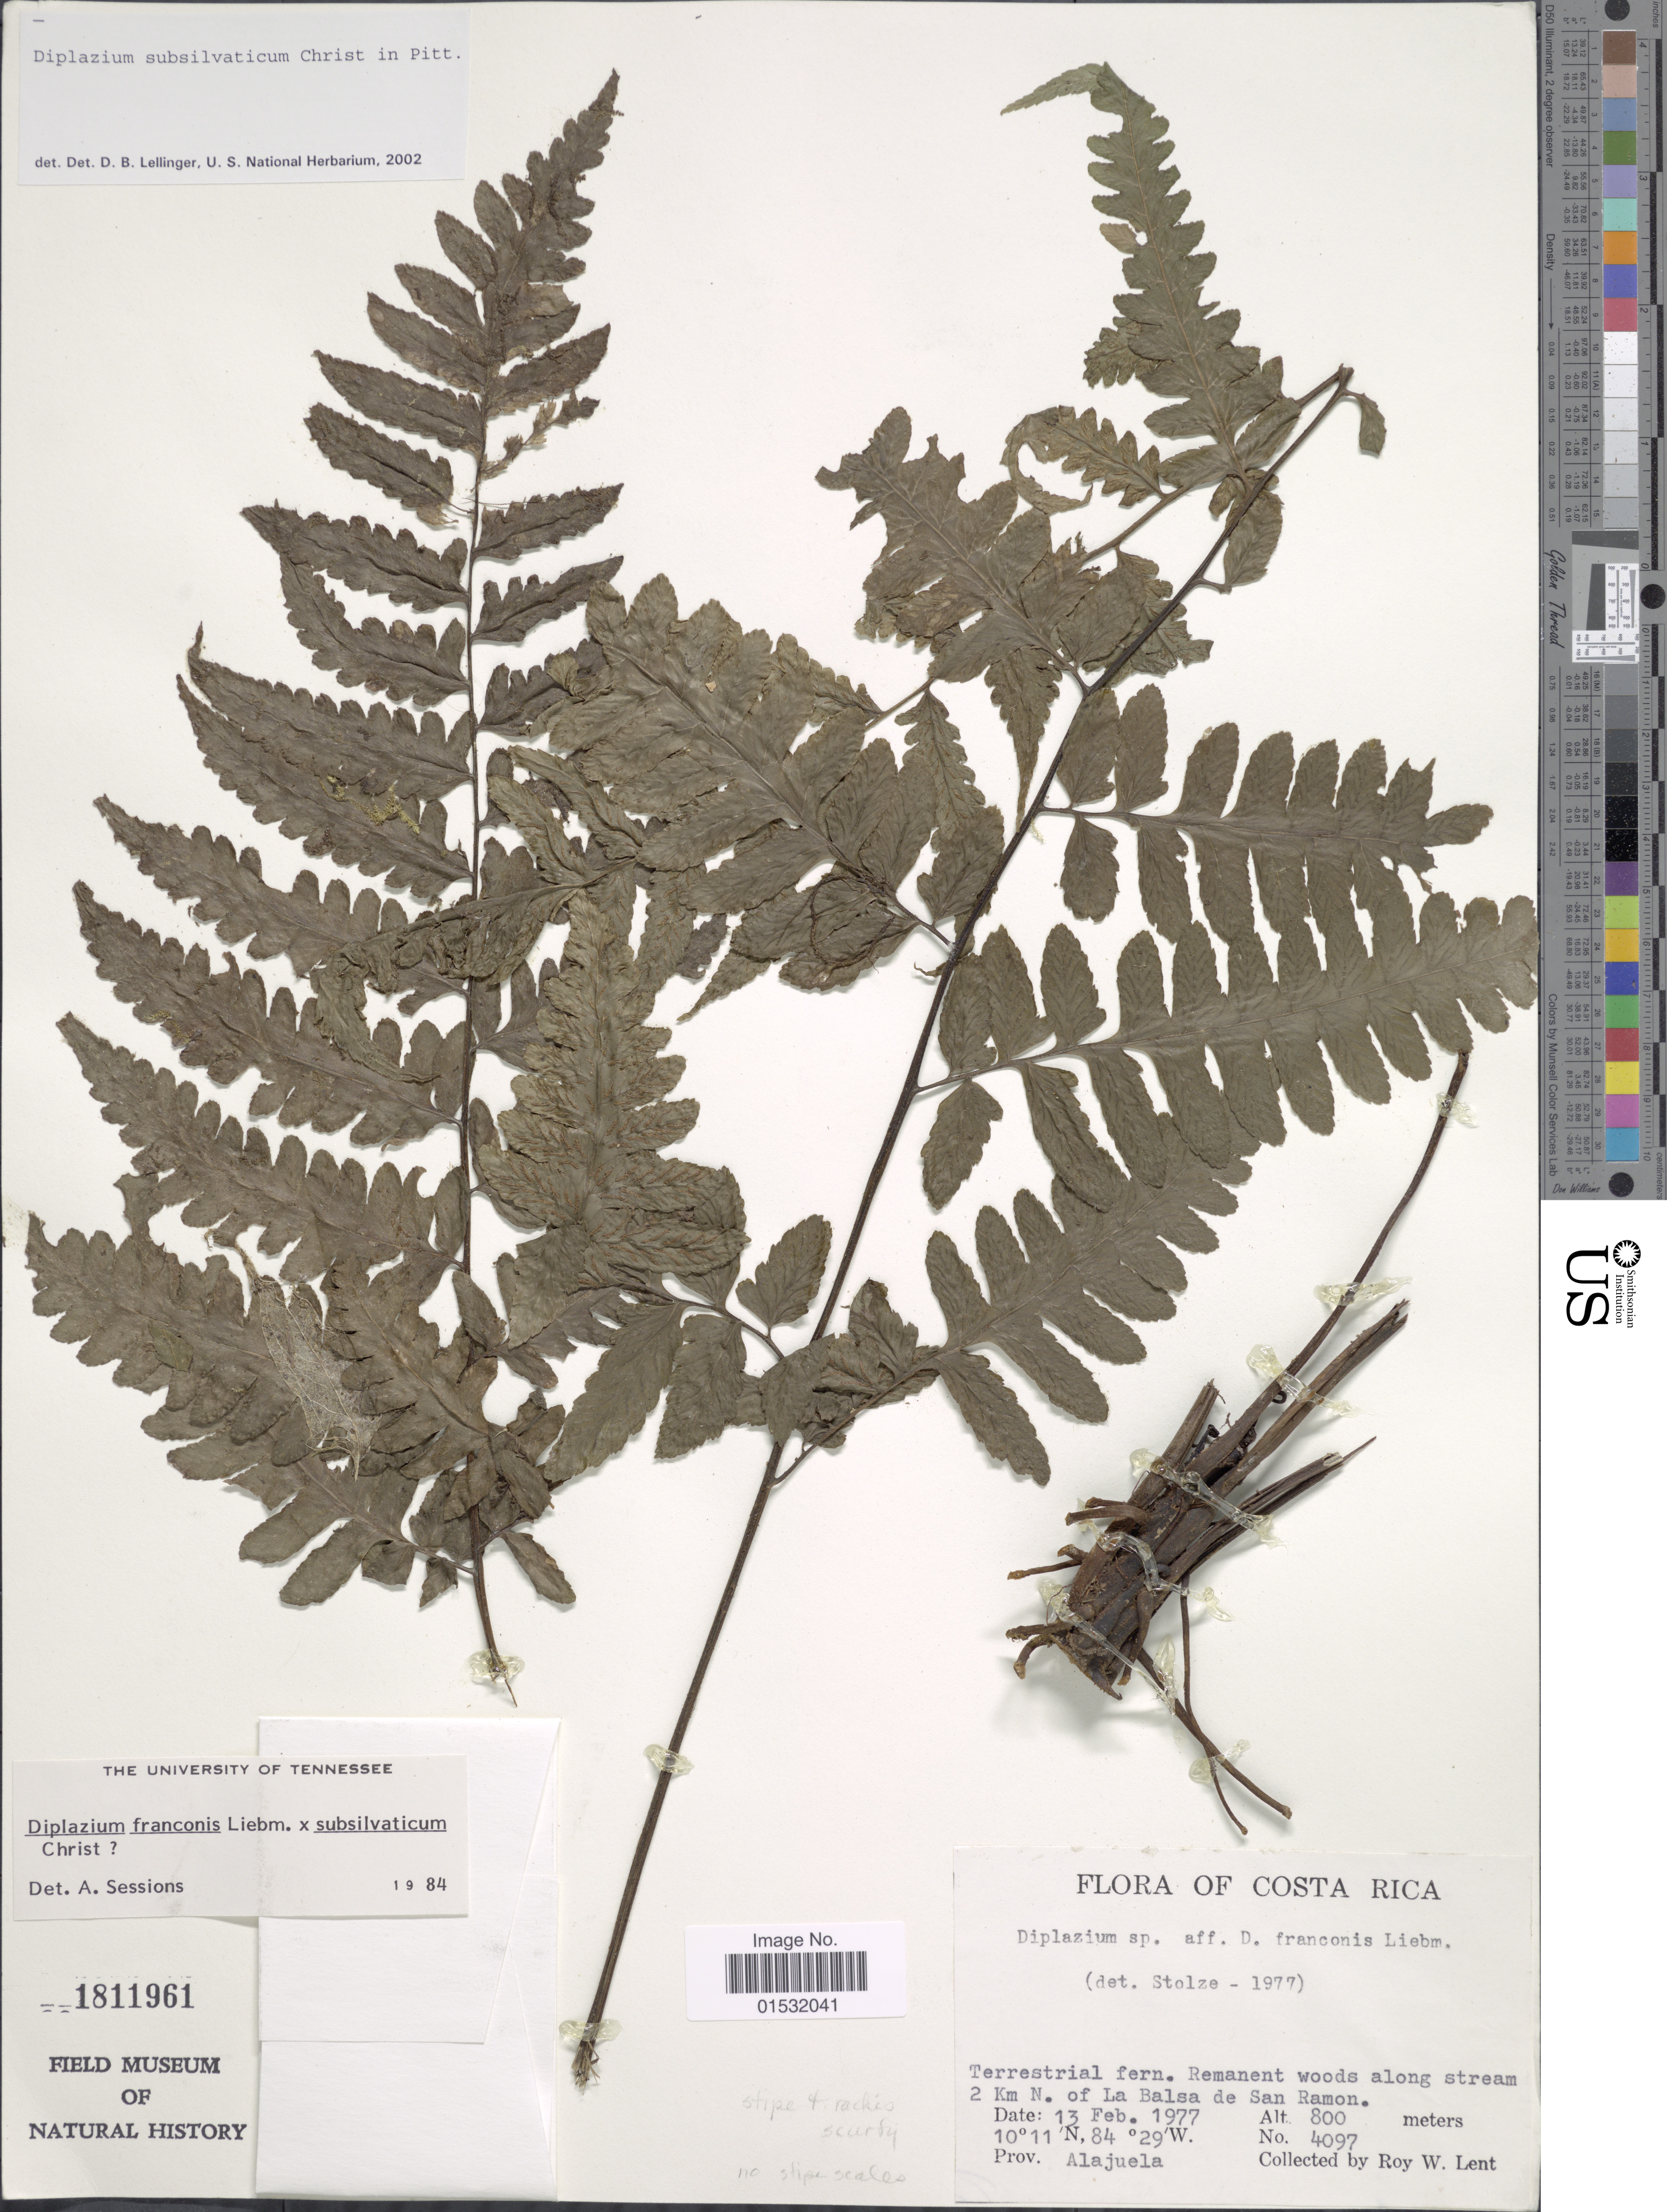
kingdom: Plantae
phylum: Tracheophyta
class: Polypodiopsida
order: Polypodiales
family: Athyriaceae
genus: Diplazium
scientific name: Diplazium subsilvaticum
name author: Christ in Pittier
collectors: R. W. Lent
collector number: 4097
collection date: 1977-02-13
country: Costa Rica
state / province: Alajuela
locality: Remanent woods along stream 2 Km N. of La Balsa de San Ramon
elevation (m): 800